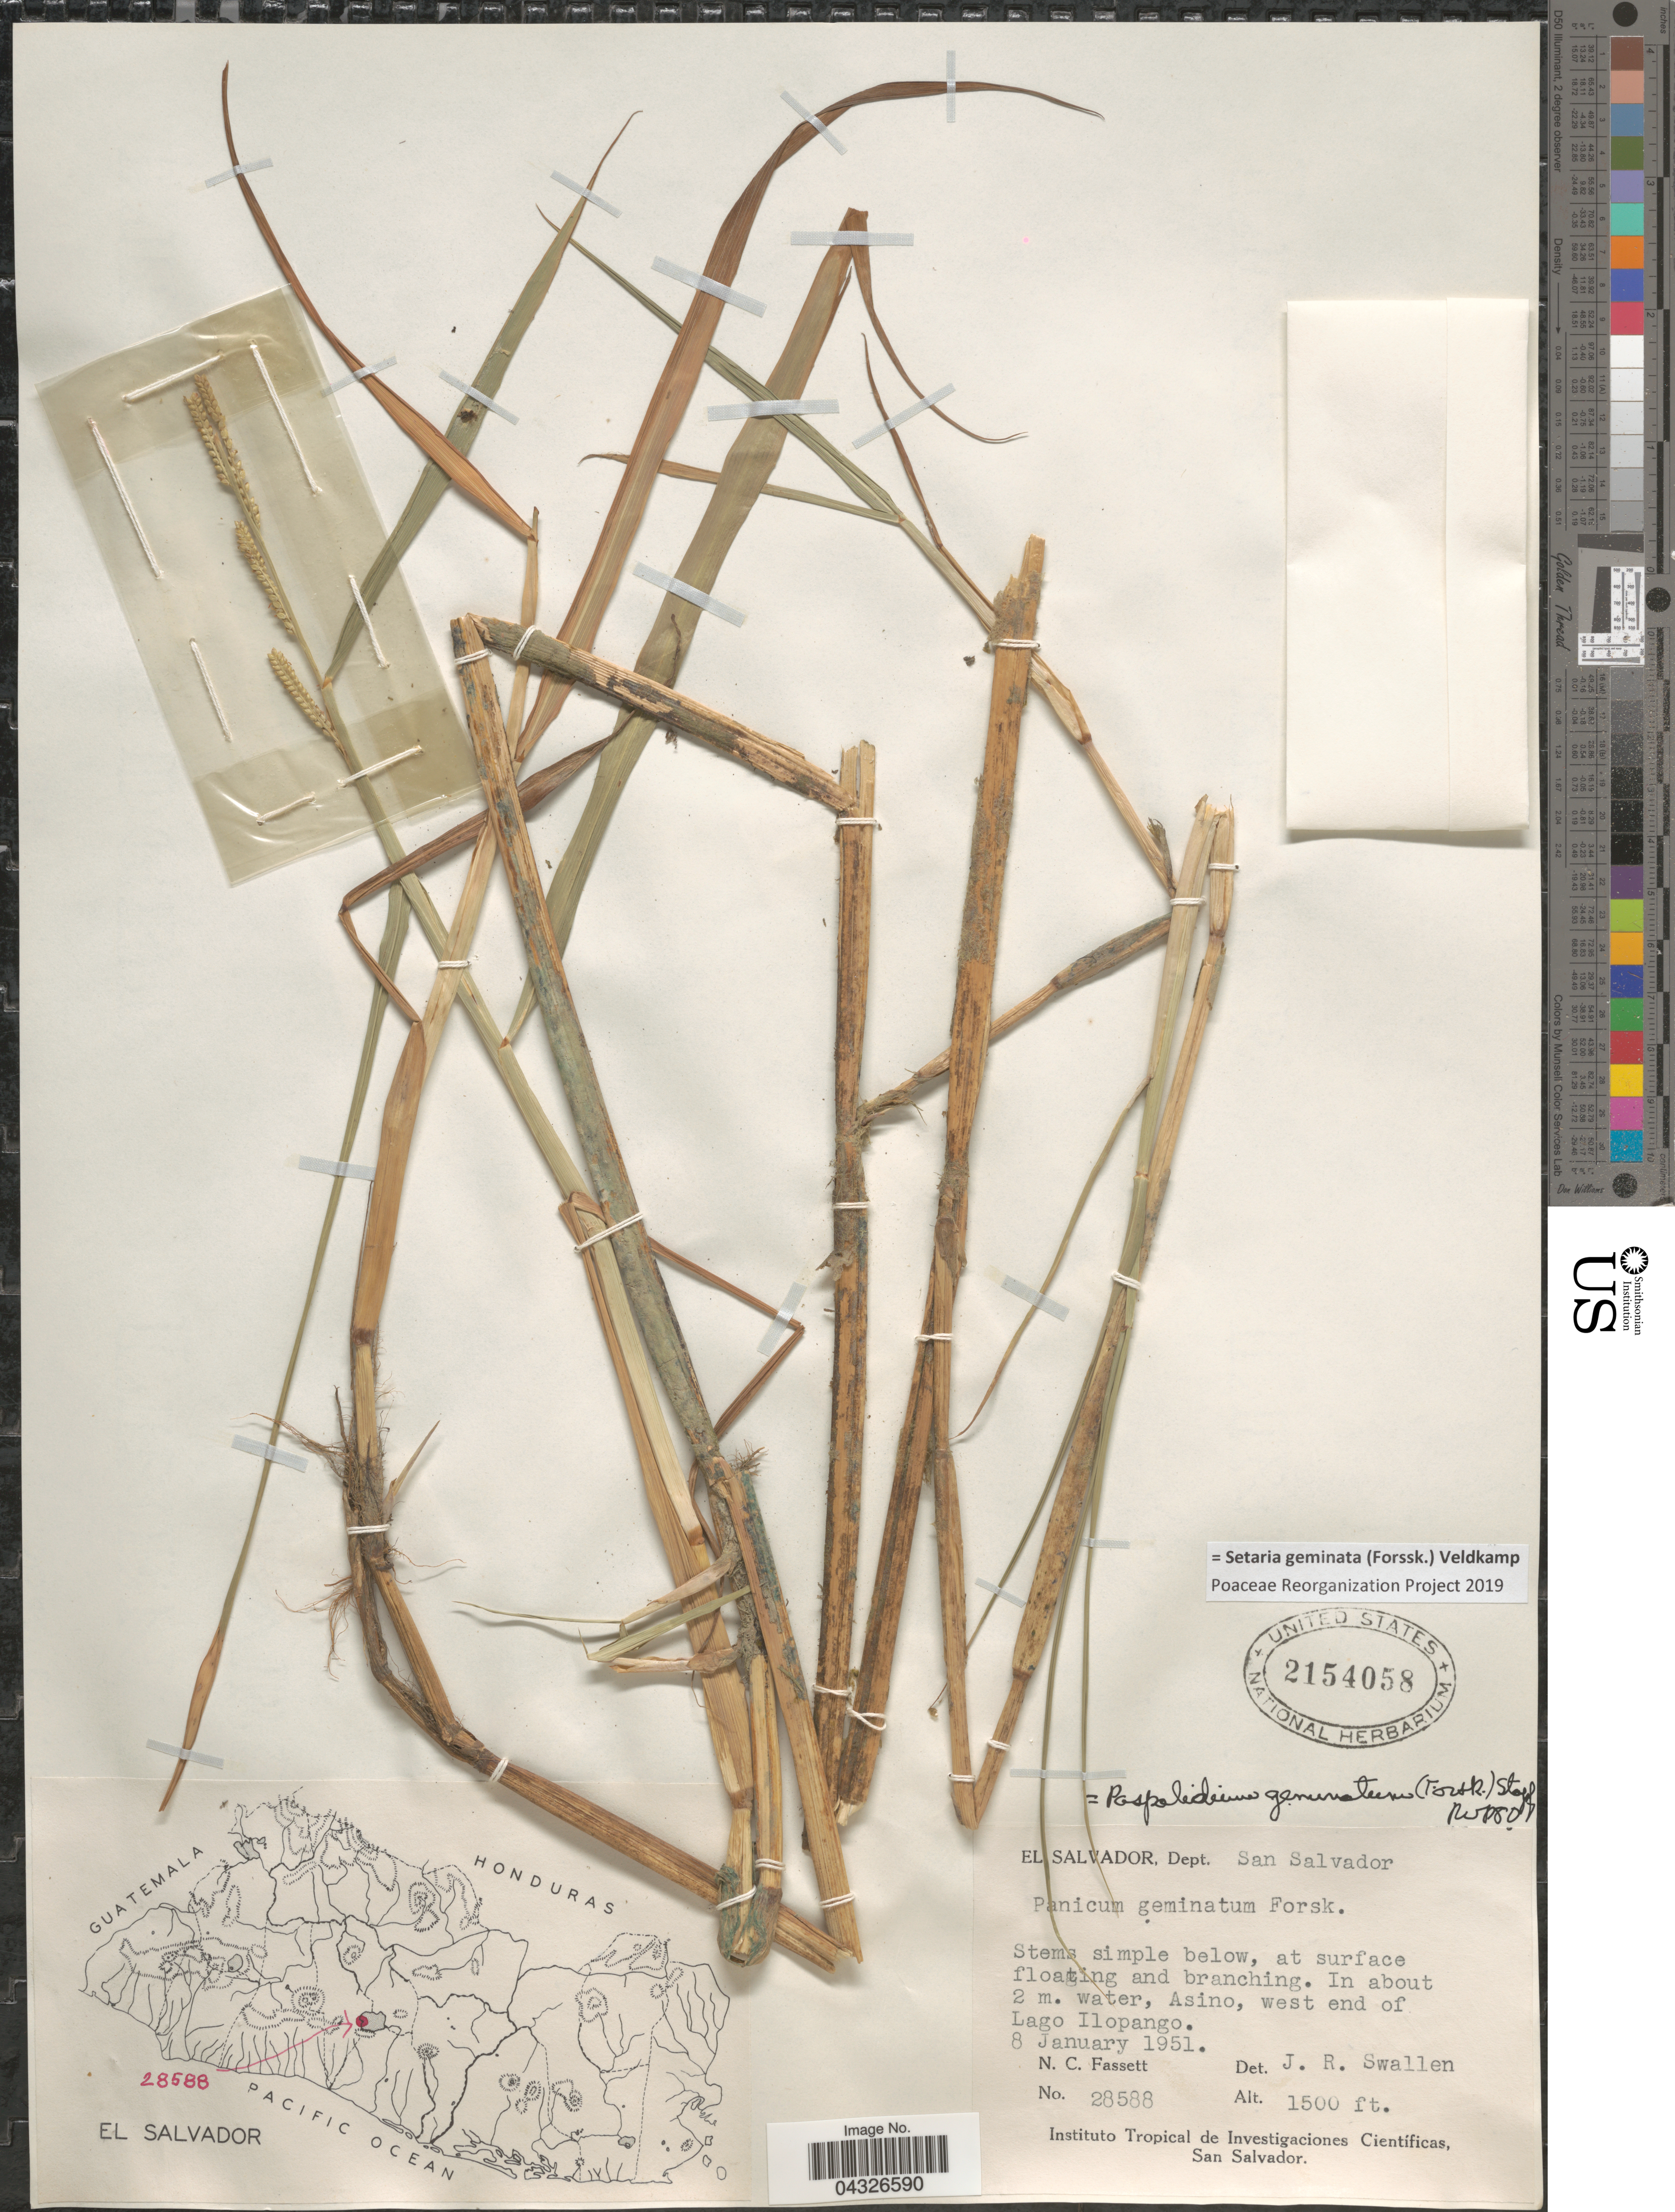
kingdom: Plantae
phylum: Tracheophyta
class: Liliopsida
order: Poales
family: Poaceae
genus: Setaria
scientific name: Setaria geminata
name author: (Forssk.) Veldkamp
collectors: N. C. Fassett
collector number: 28588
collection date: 1951-01-08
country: El Salvador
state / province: San Salvador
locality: Dept. San Salvador. In about 2 m. water, Asino, west end of Lago Ilopango.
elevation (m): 457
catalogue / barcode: US 2154058